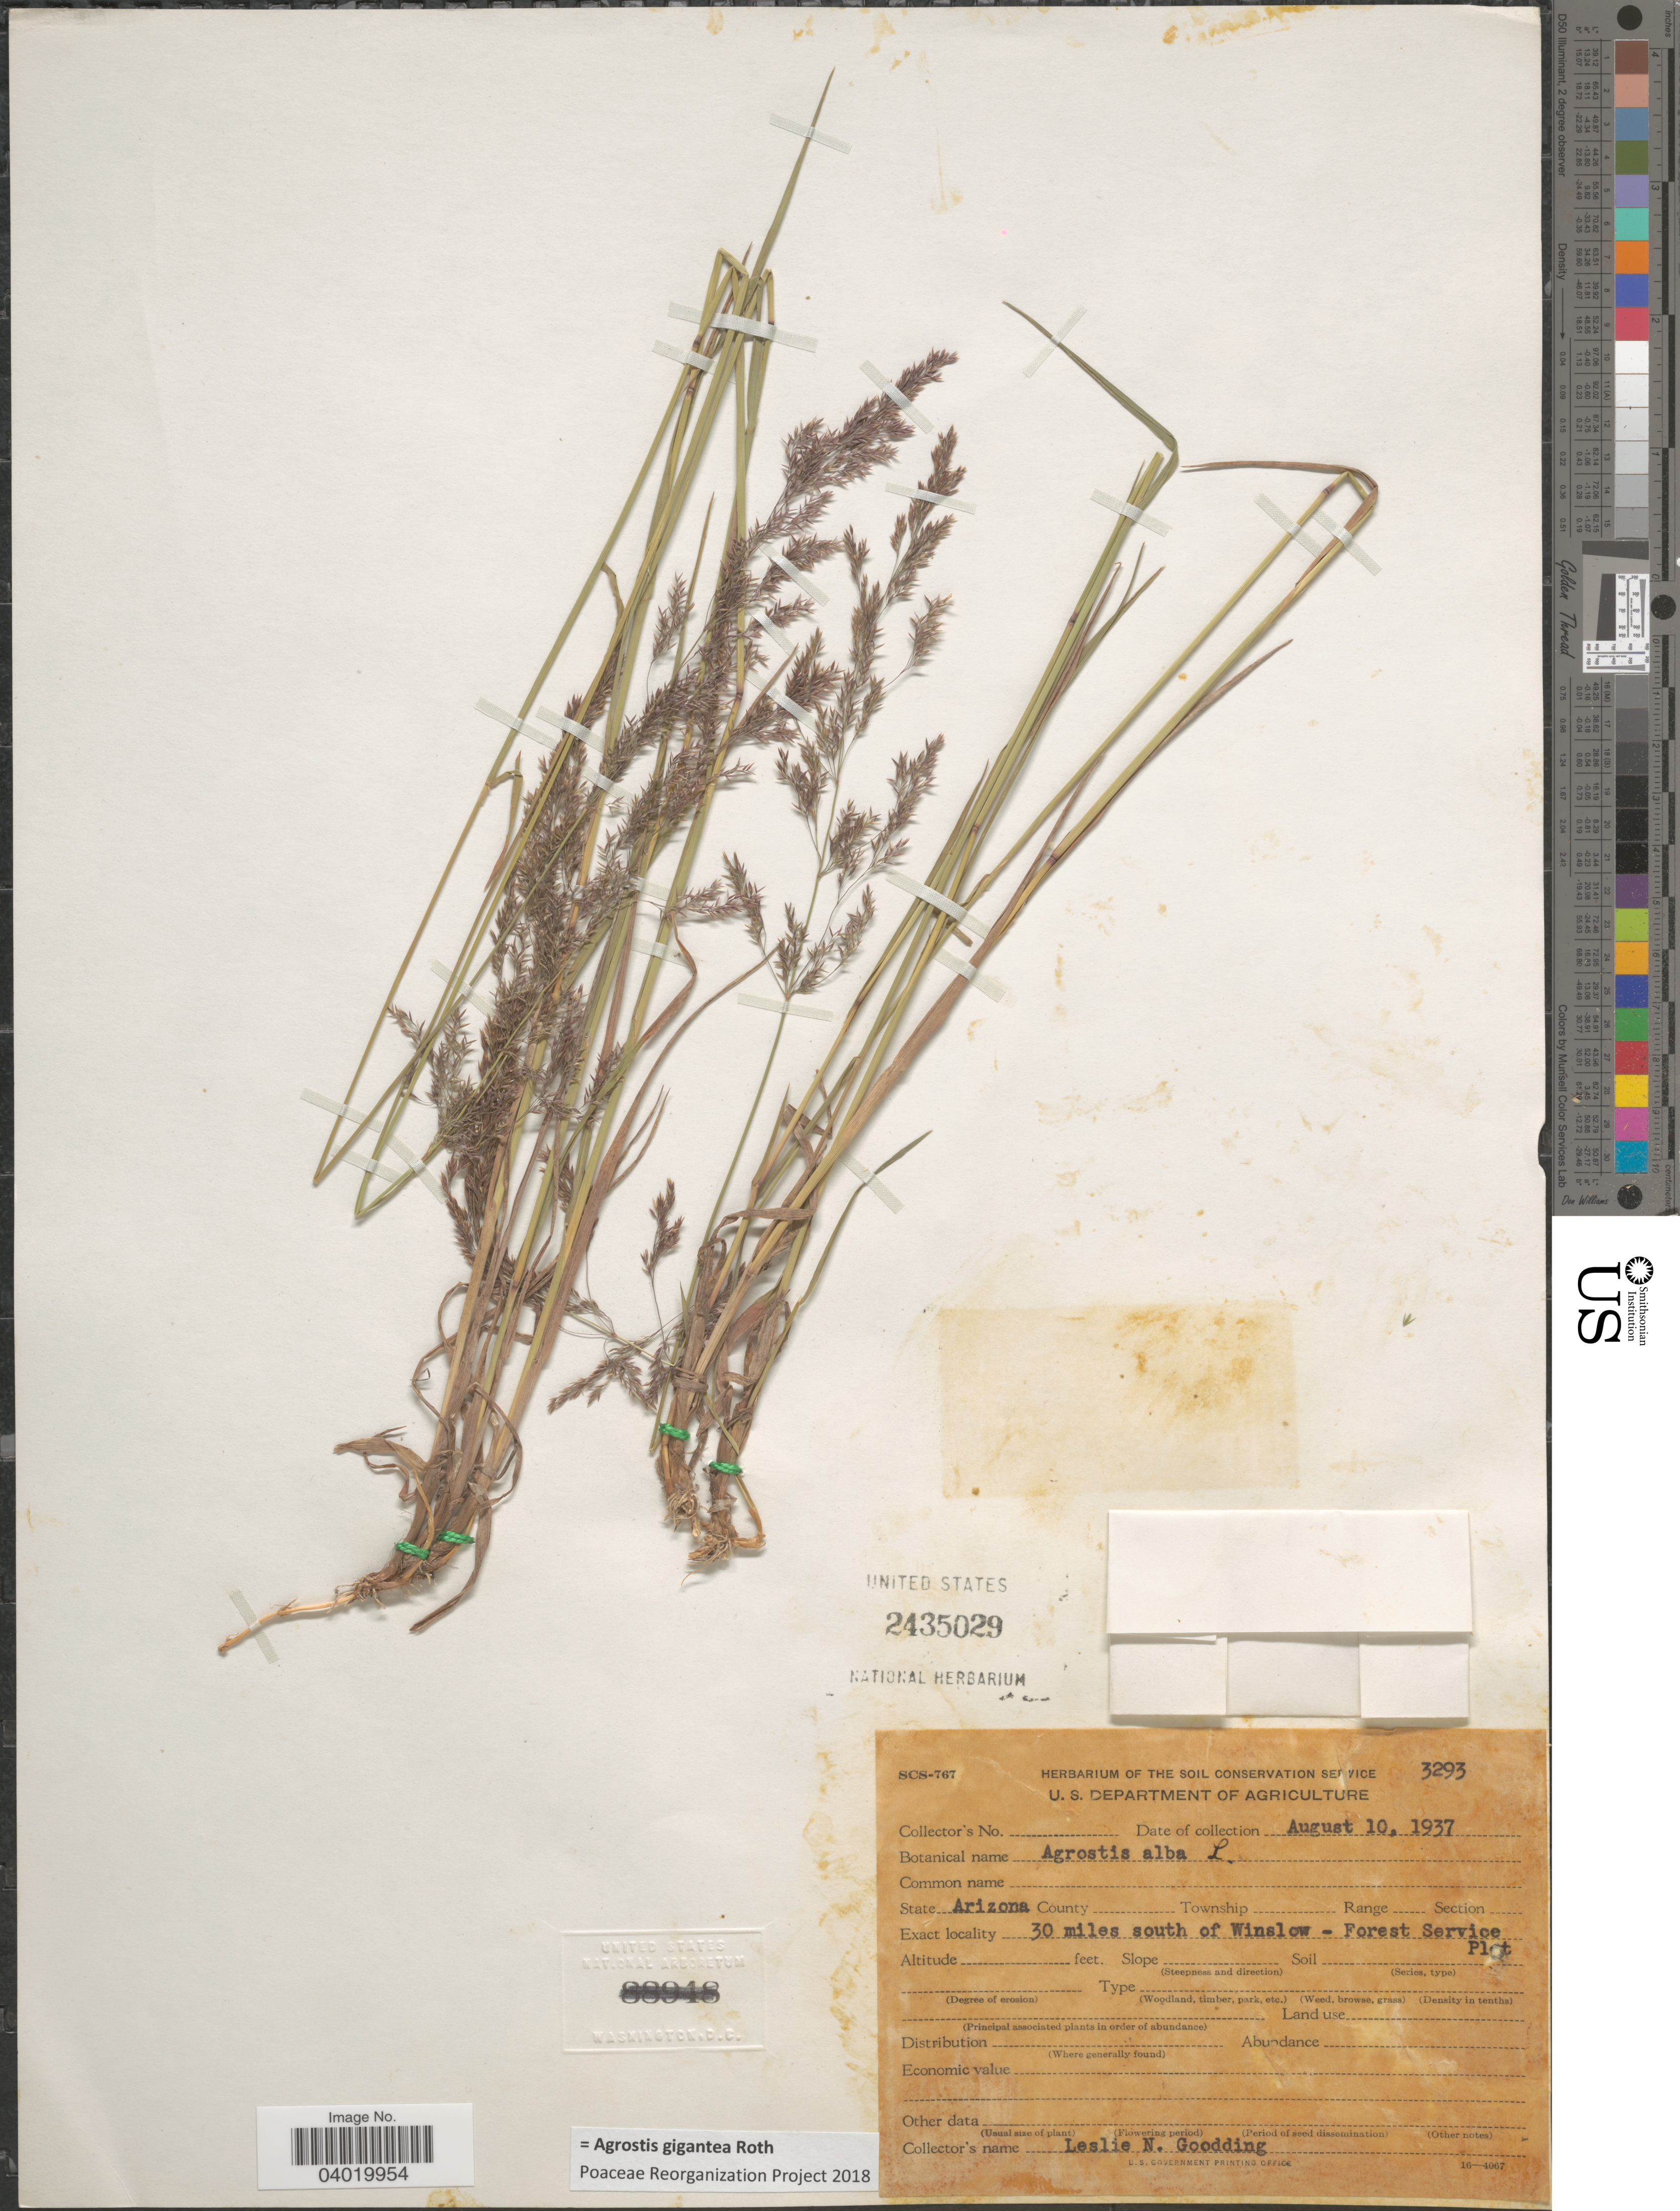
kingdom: Plantae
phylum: Tracheophyta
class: Liliopsida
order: Poales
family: Poaceae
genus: Agrostis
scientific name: Agrostis gigantea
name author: Roth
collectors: L. N. Goodding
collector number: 3293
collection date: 1937-08-10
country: United States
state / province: Arizona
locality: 30 miles south of Winslow - Forest Service Plot.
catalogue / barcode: US 2435029